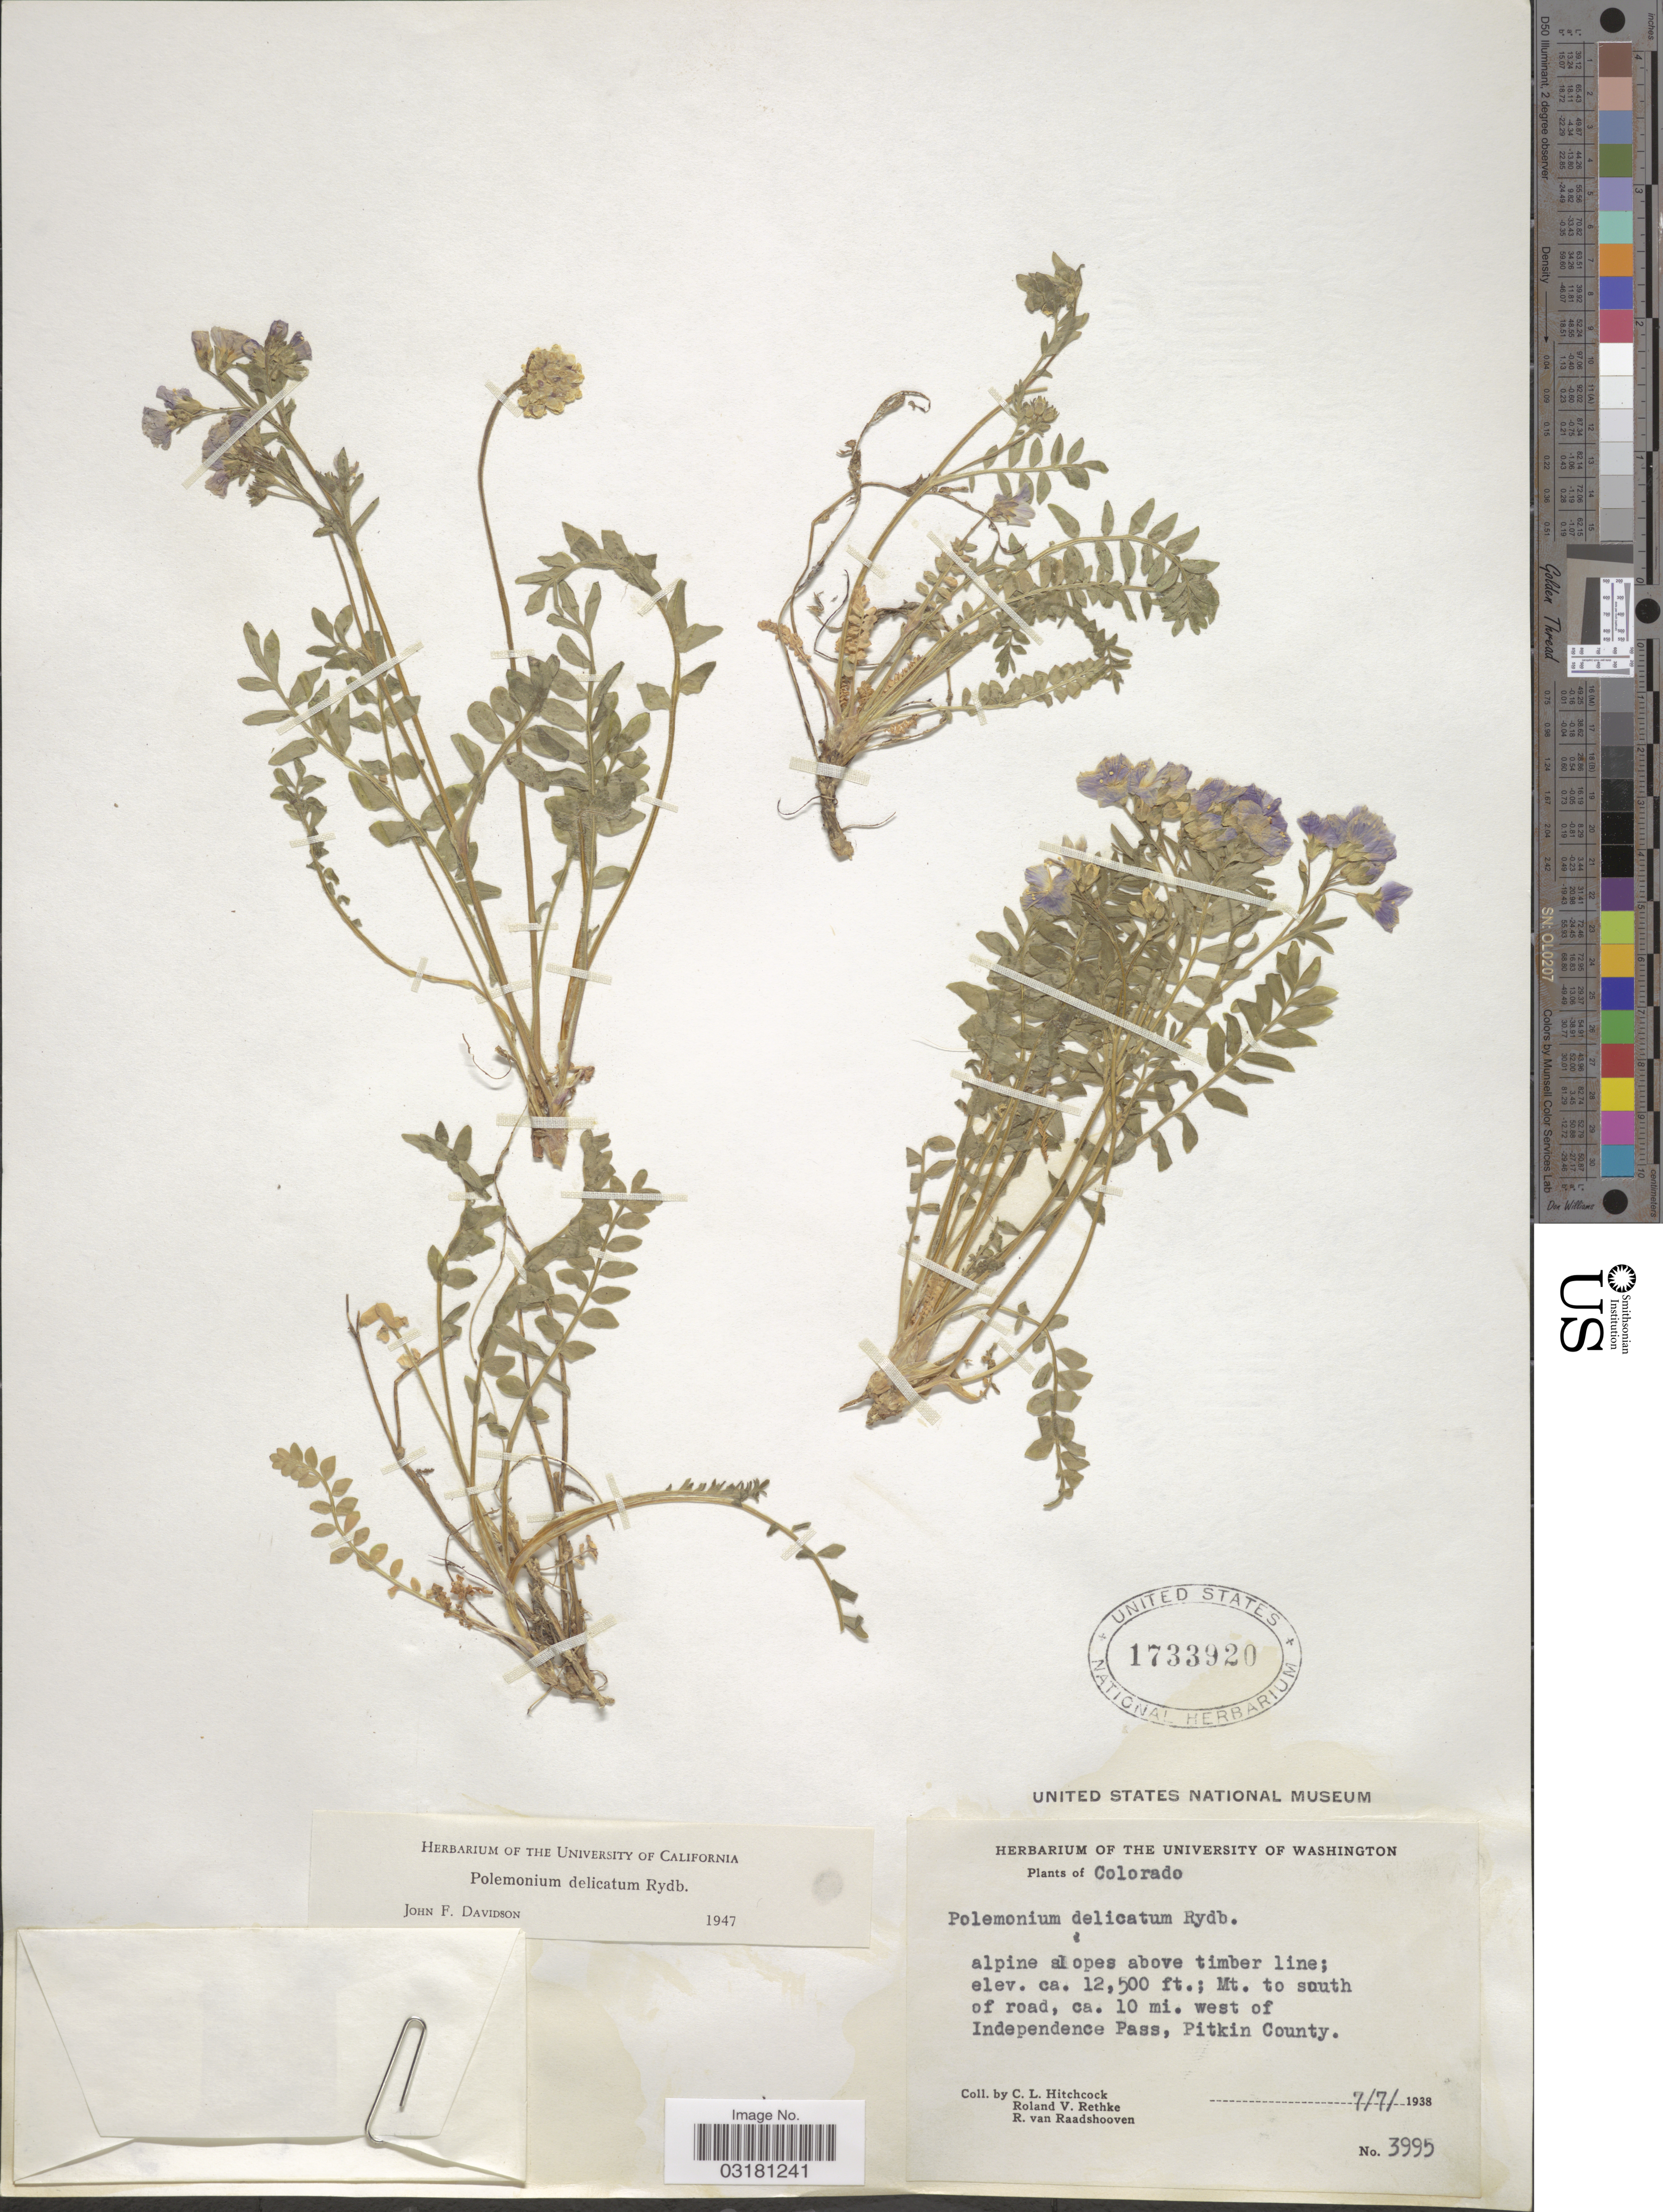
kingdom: Plantae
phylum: Tracheophyta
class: Magnoliopsida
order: Ericales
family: Polemoniaceae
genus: Polemonium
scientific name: Polemonium delicatum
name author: Rydb.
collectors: C. L. Hitchcock, R. Rethke & R. Raadshooven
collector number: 3995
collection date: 1938-07-07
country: United States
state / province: Colorado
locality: Mt. to south of road, ca. 10 mi. west of Independence Pass, Pitkin County.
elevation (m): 3810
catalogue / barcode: US 1733920